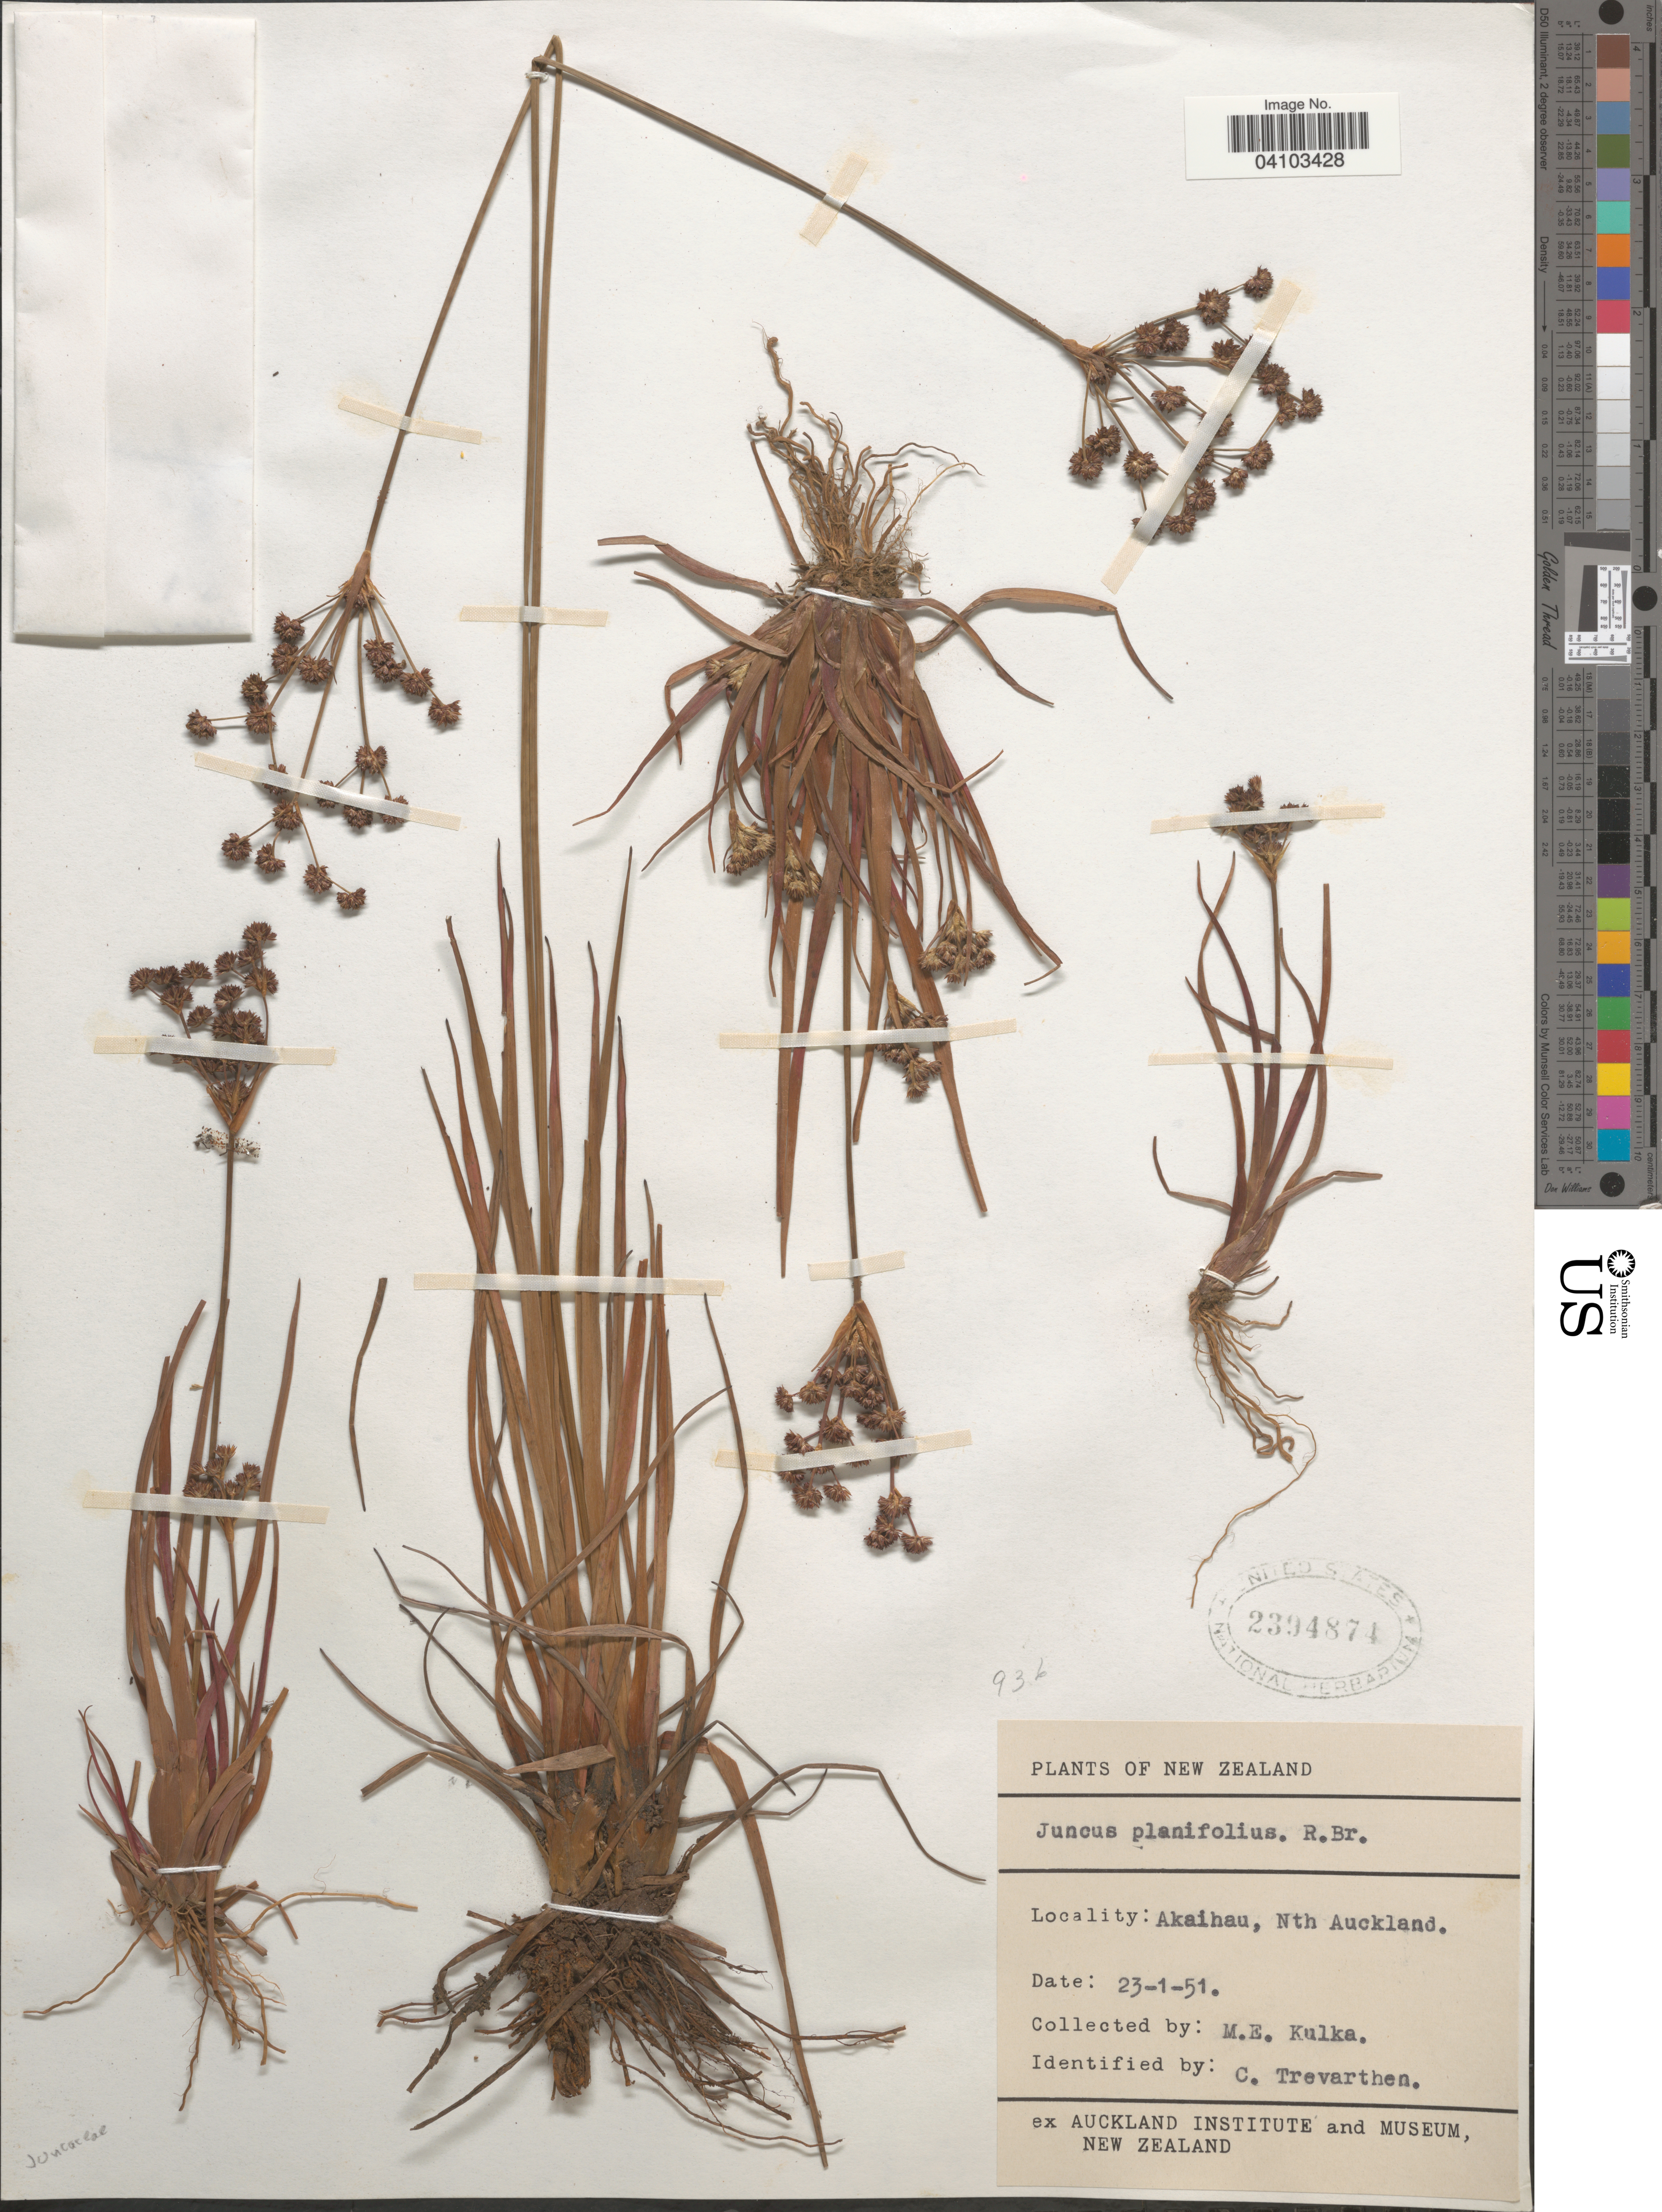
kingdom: Plantae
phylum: Tracheophyta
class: Liliopsida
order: Poales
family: Juncaceae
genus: Juncus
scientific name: Juncus planifolius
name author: R. Br.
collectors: M. Kulka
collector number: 936?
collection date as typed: Transcribed d/m/y: 23/1/51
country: New Zealand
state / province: Auckland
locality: Akaihau, Nth Auckland.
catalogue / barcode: US 2394874